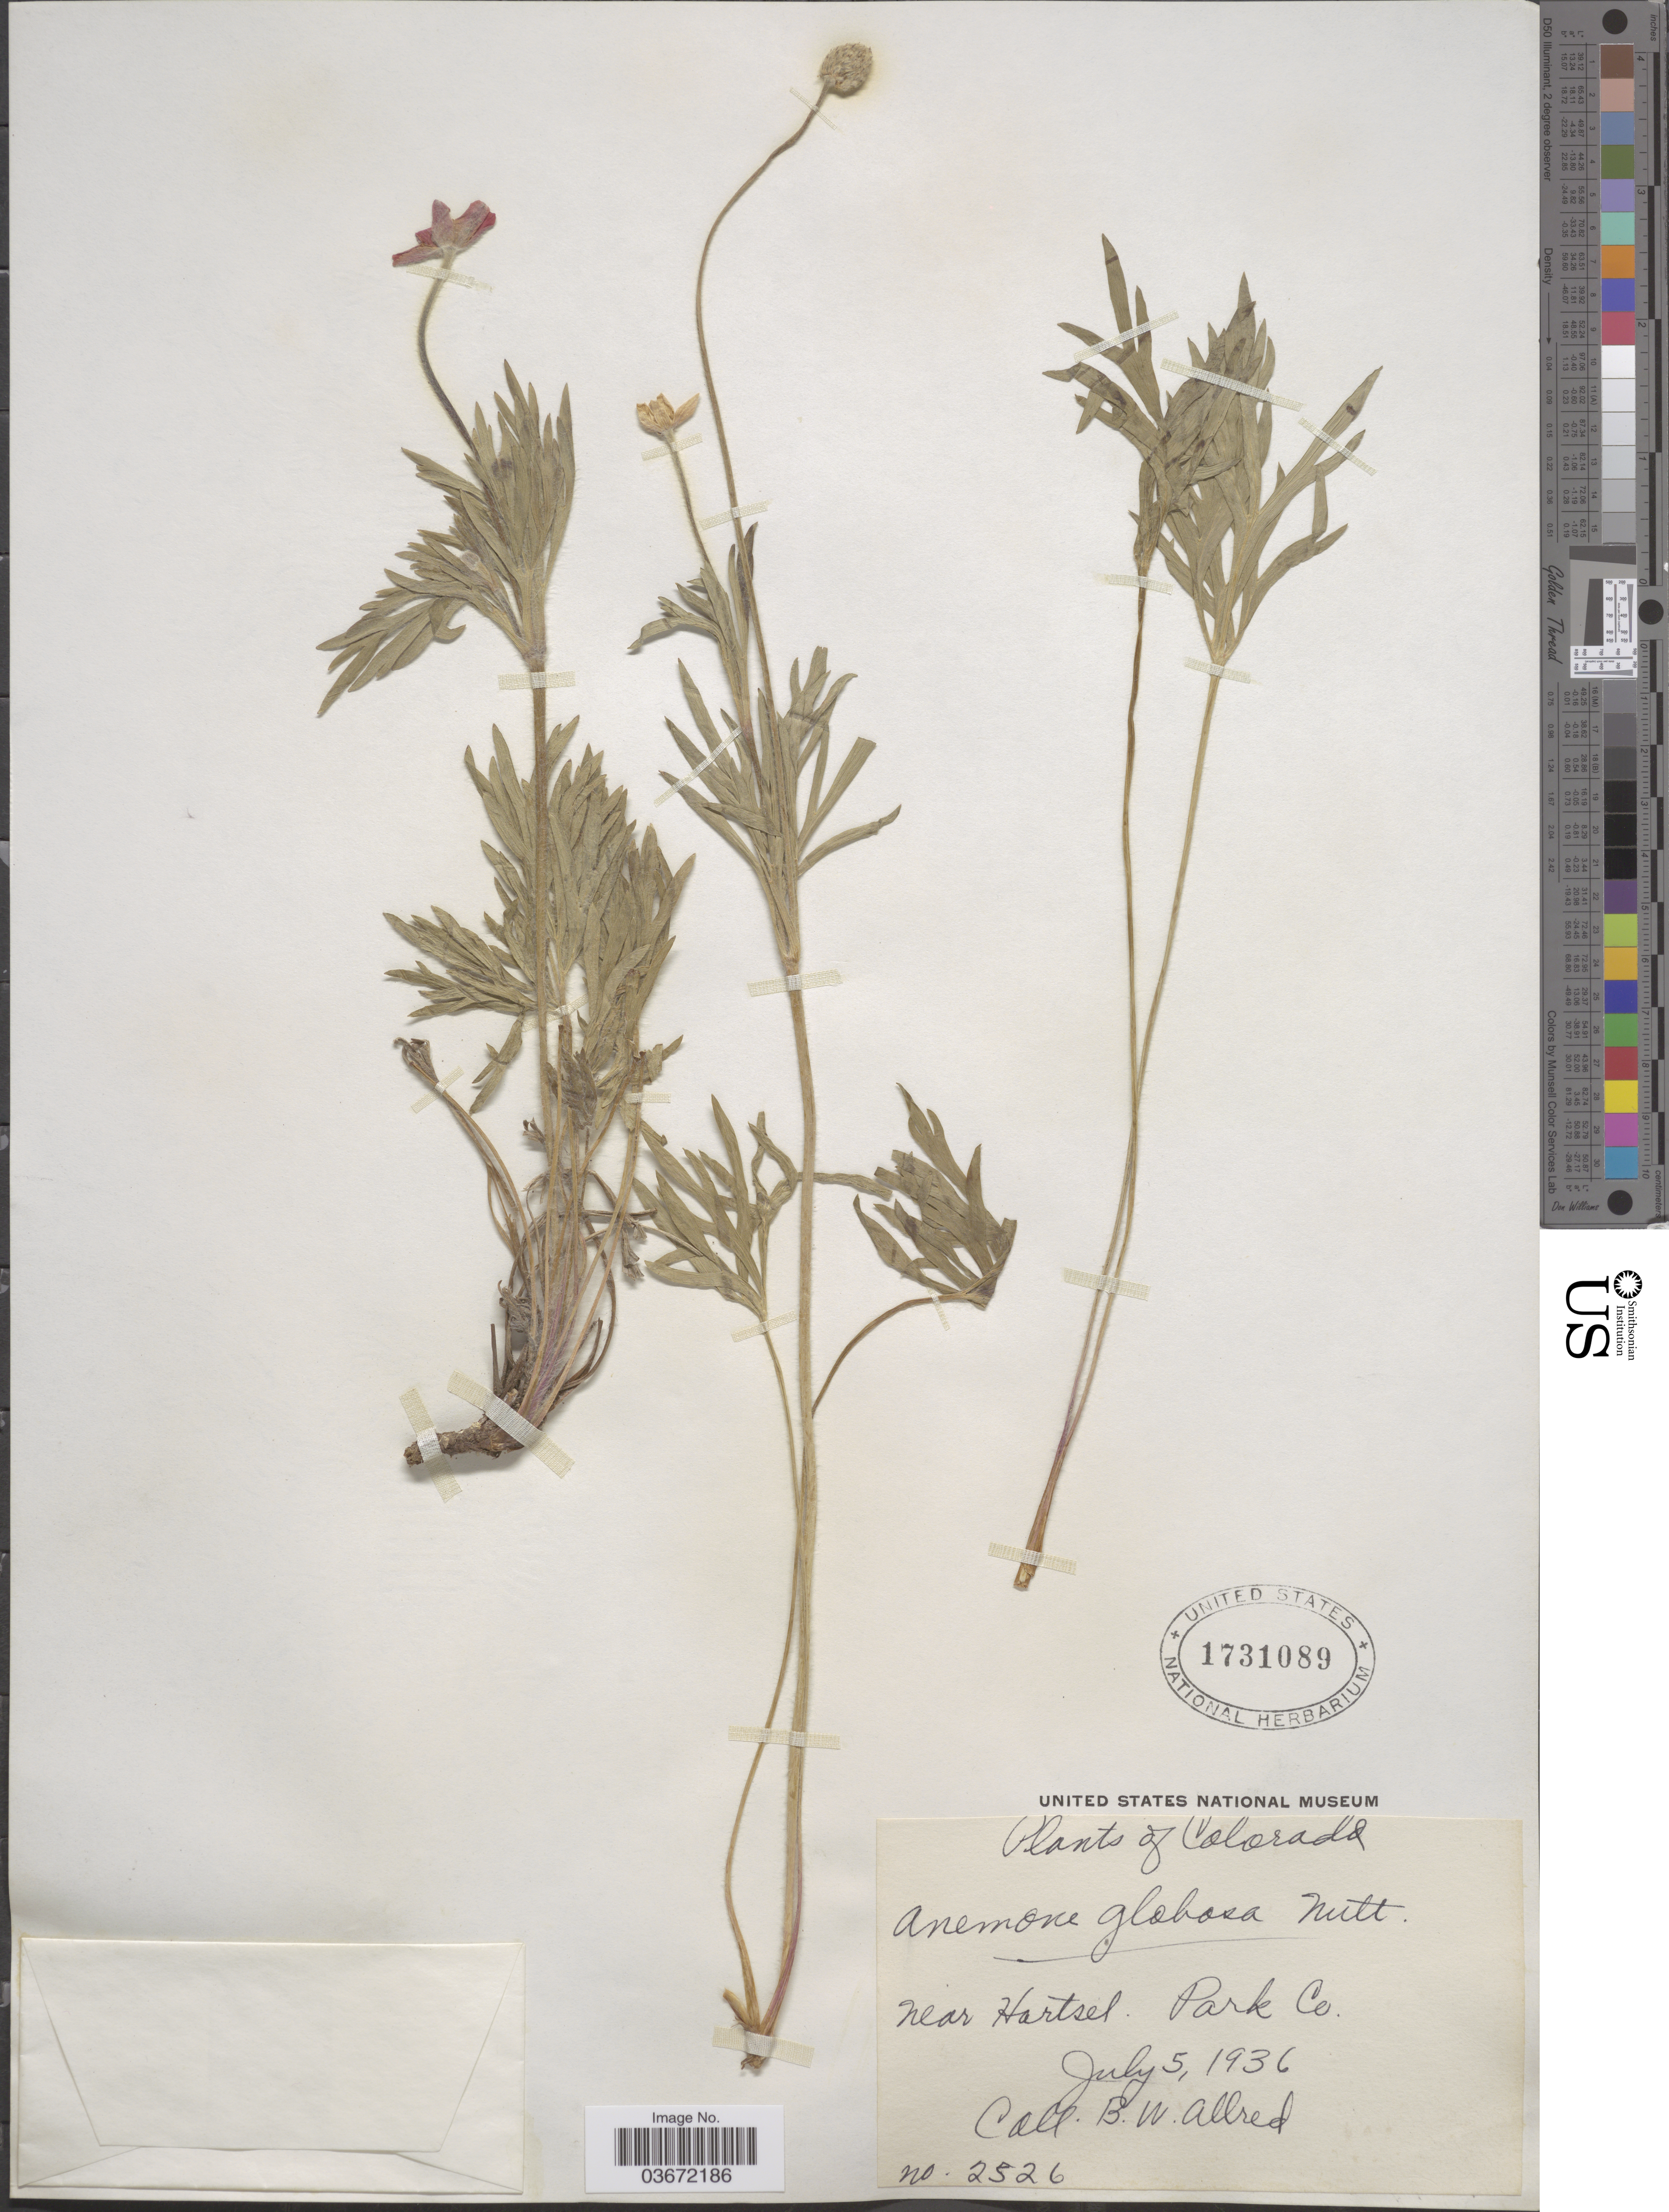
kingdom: Plantae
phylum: Tracheophyta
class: Magnoliopsida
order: Ranunculales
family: Ranunculaceae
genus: Anemone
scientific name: Anemone globosa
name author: (Torr. & A. Gray) Nutt. ex A. Heller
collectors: B. Allred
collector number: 2526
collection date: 1936-07-05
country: United States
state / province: Colorado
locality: Near Hartsel. Park Co.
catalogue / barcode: US 1731089